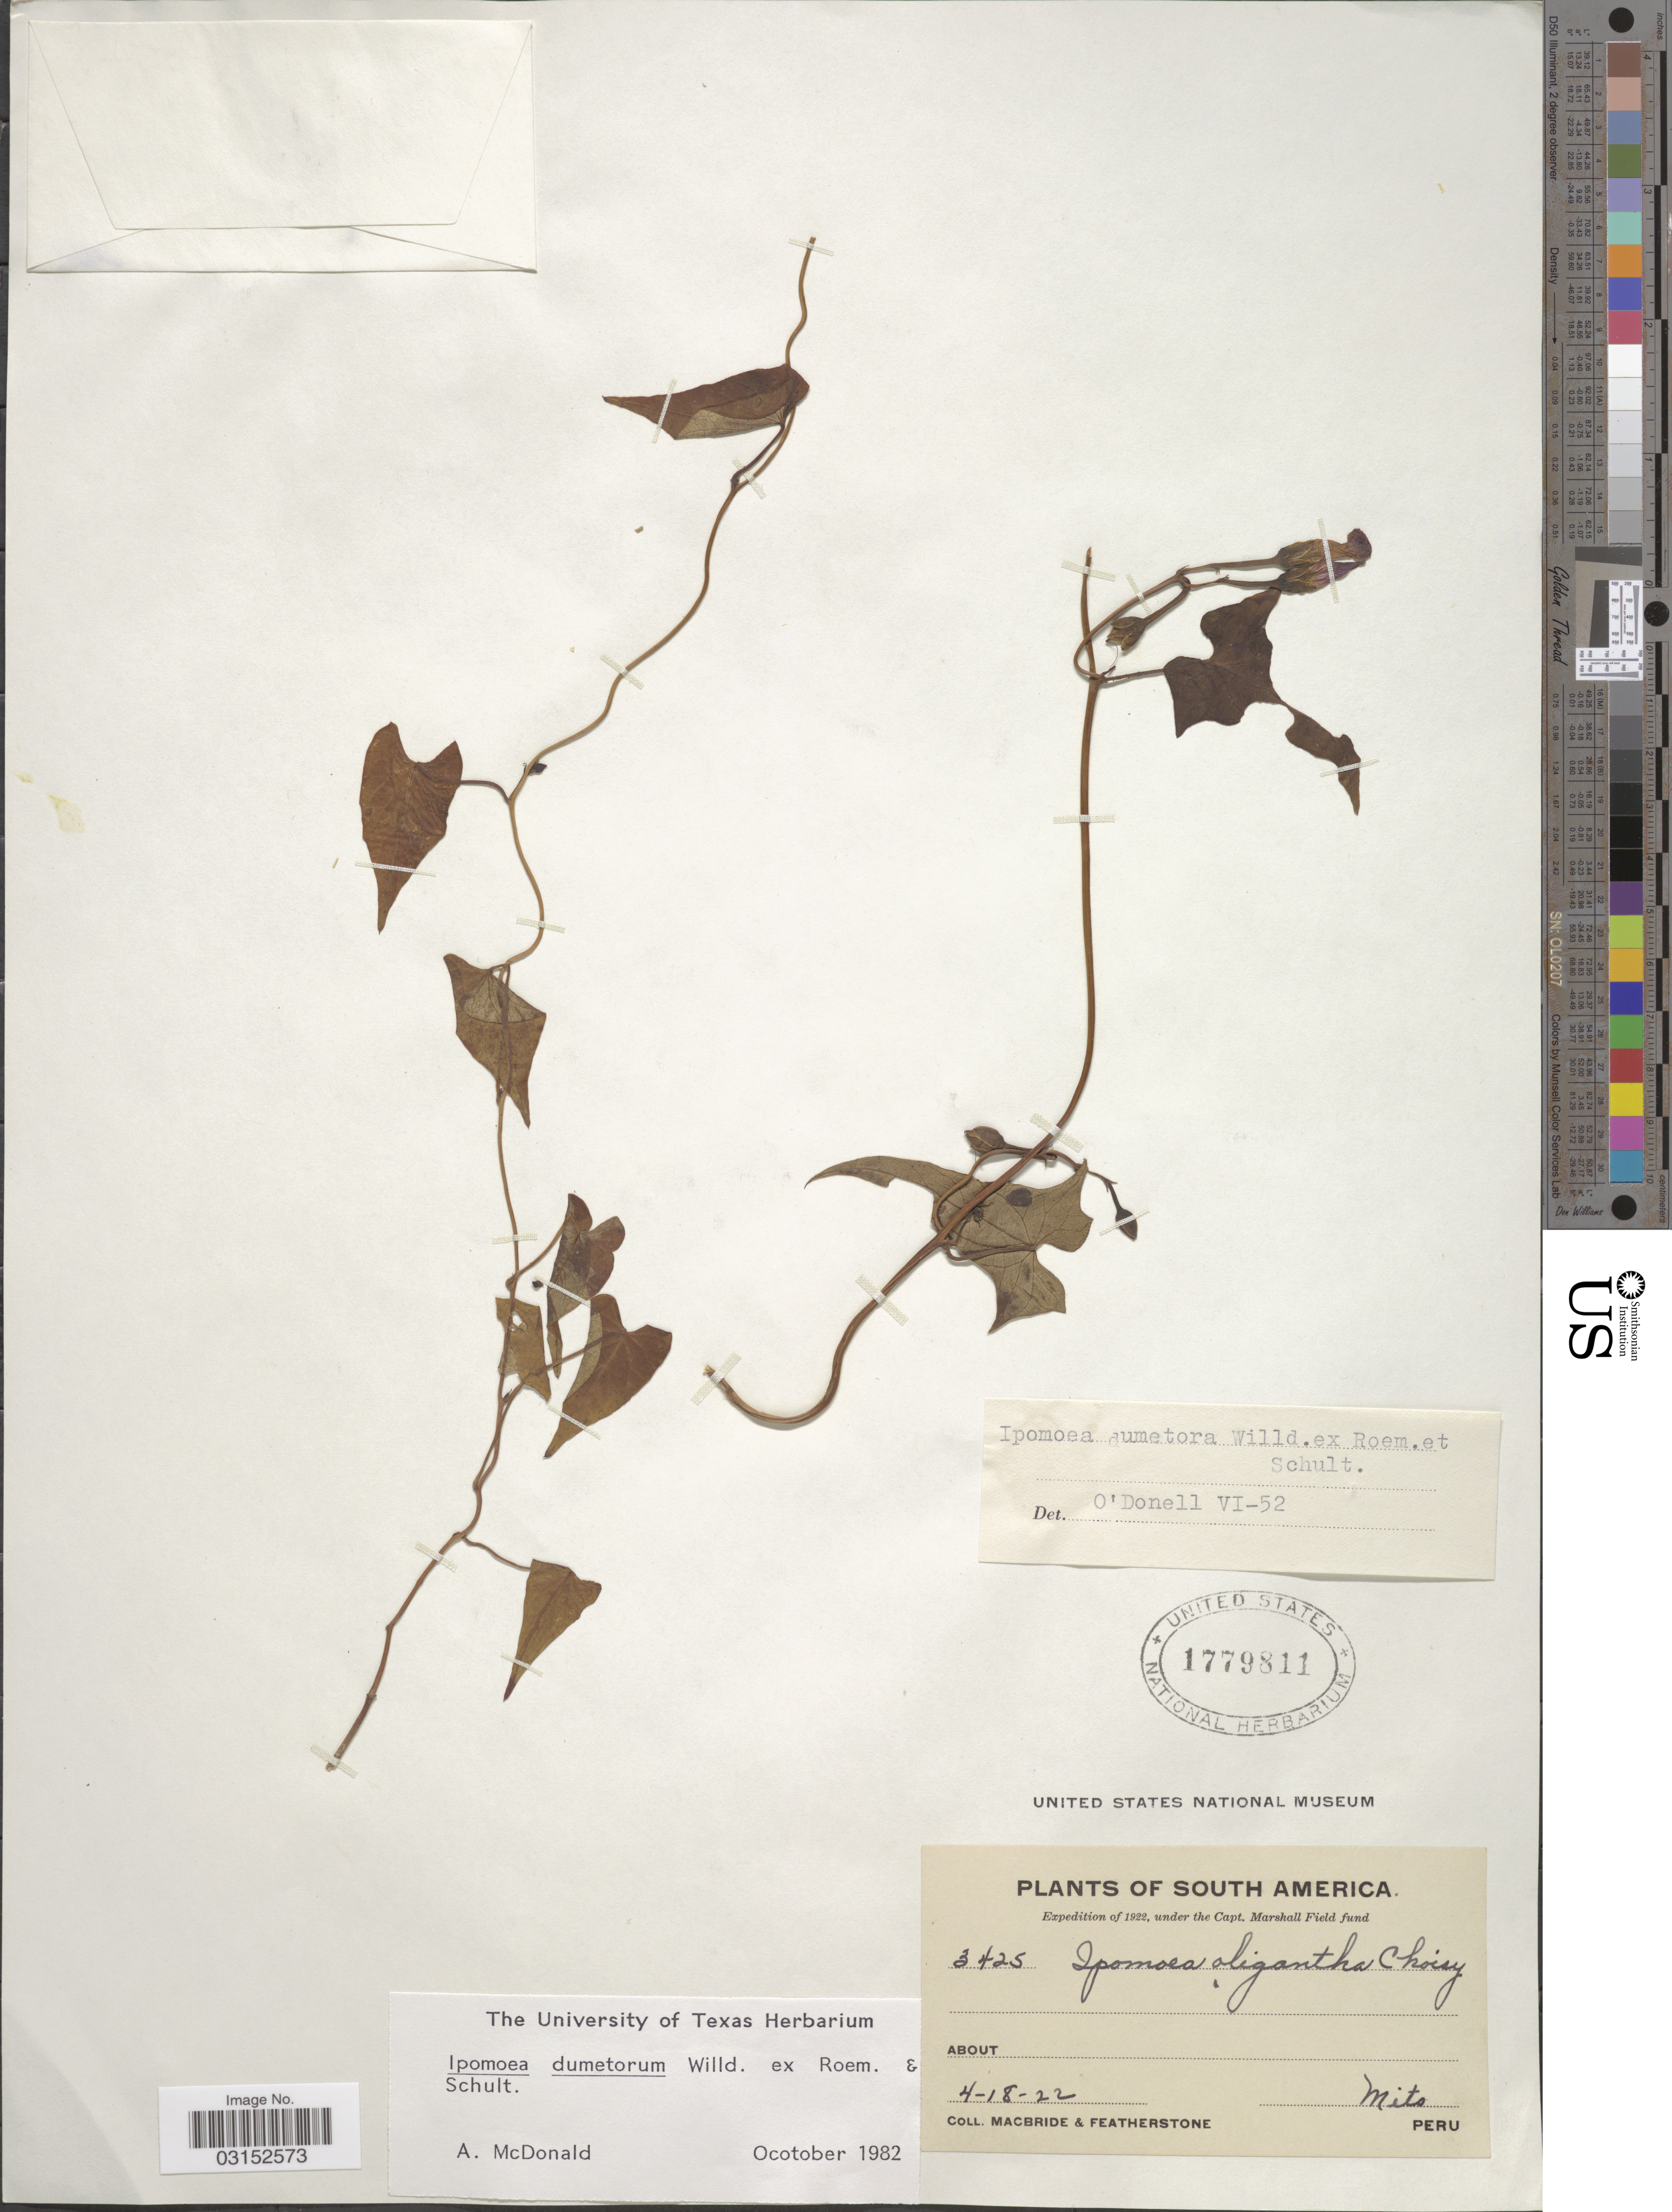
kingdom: Plantae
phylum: Tracheophyta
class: Magnoliopsida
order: Solanales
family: Convolvulaceae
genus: Ipomoea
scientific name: Ipomoea dumetorum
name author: Willd.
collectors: Macbride, -- & -. Featherstone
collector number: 3425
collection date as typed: Transcribed d/m/y: 18/4/22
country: Peru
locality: Mito.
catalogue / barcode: US 1779811